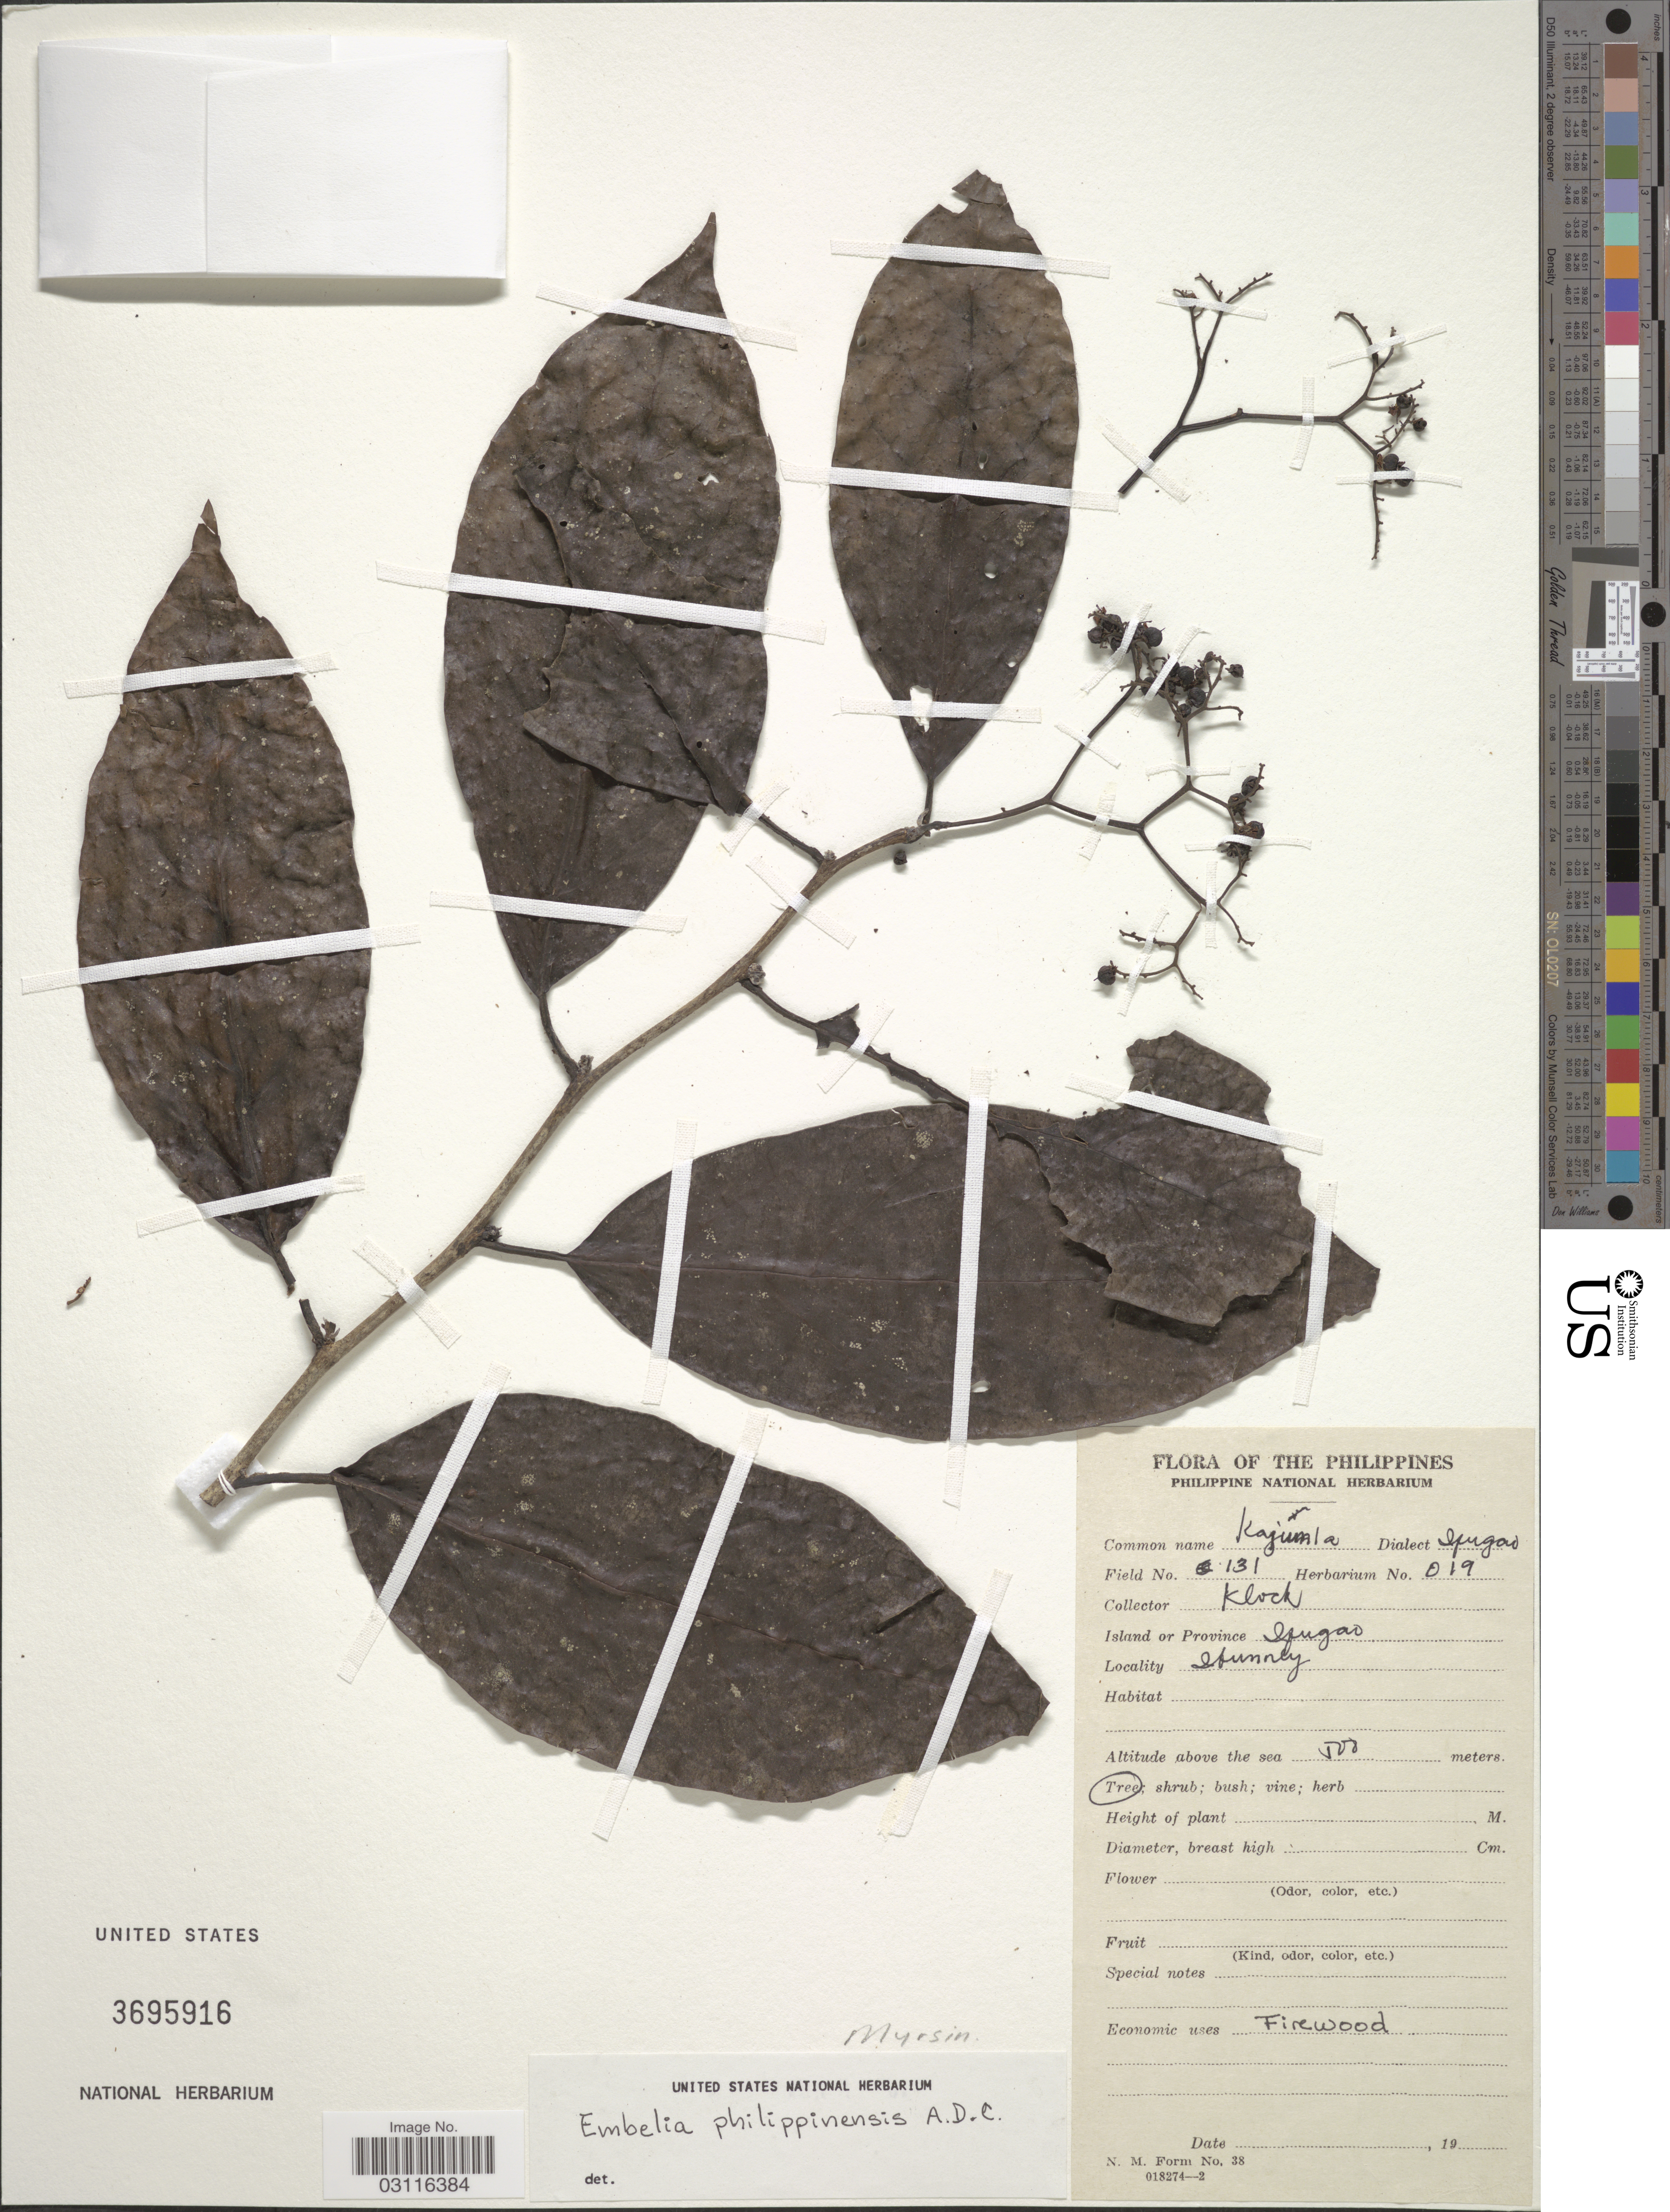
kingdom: Plantae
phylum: Tracheophyta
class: Magnoliopsida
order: Ericales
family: Primulaceae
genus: Embelia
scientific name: Embelia philippinensis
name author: A. DC.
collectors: Klock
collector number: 131/019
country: Philippines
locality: Island or Province Ifugao. Ibunney.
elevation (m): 500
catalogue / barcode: US 3695916